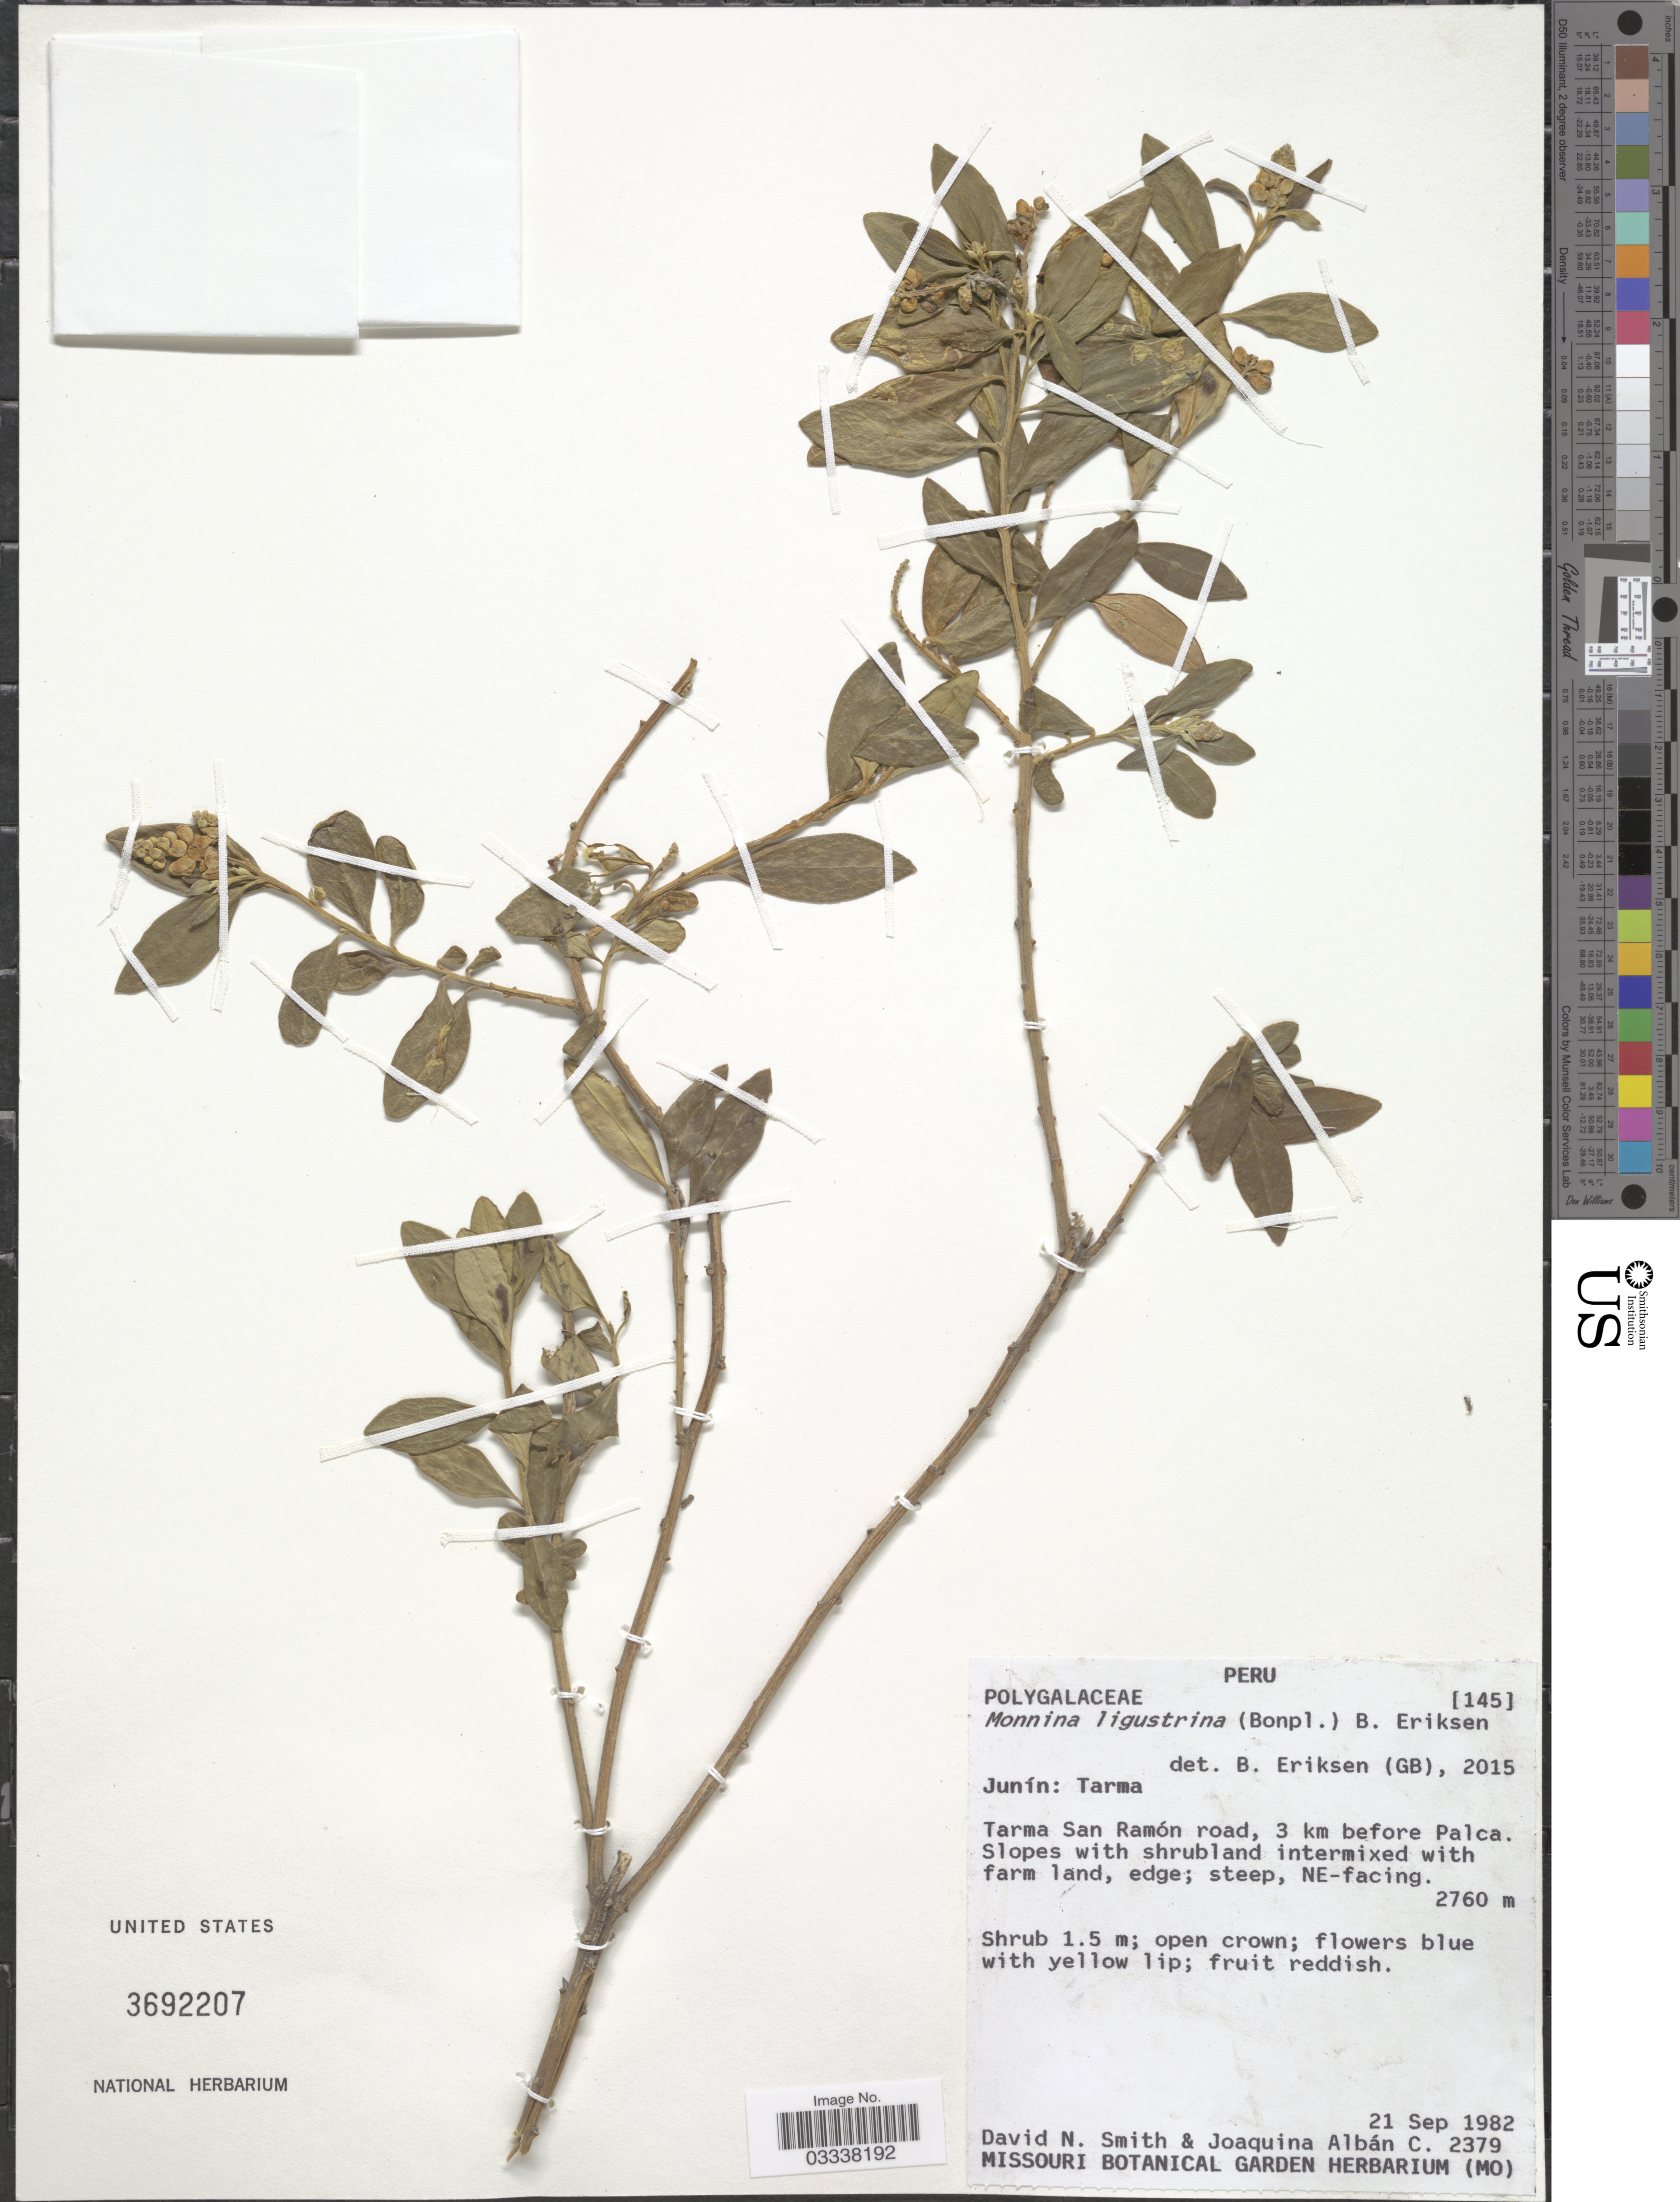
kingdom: Plantae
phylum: Tracheophyta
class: Magnoliopsida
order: Fabales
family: Polygalaceae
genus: Monnina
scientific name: Monnina ligustrifolia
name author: Kunth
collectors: D. Smith & J. Alban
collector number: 2379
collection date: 1982-09-21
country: Peru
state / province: Junín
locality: Tarma. Tarma San Ramón road, 3 km before Palca, NE-facing.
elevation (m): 2760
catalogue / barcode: US 3692207